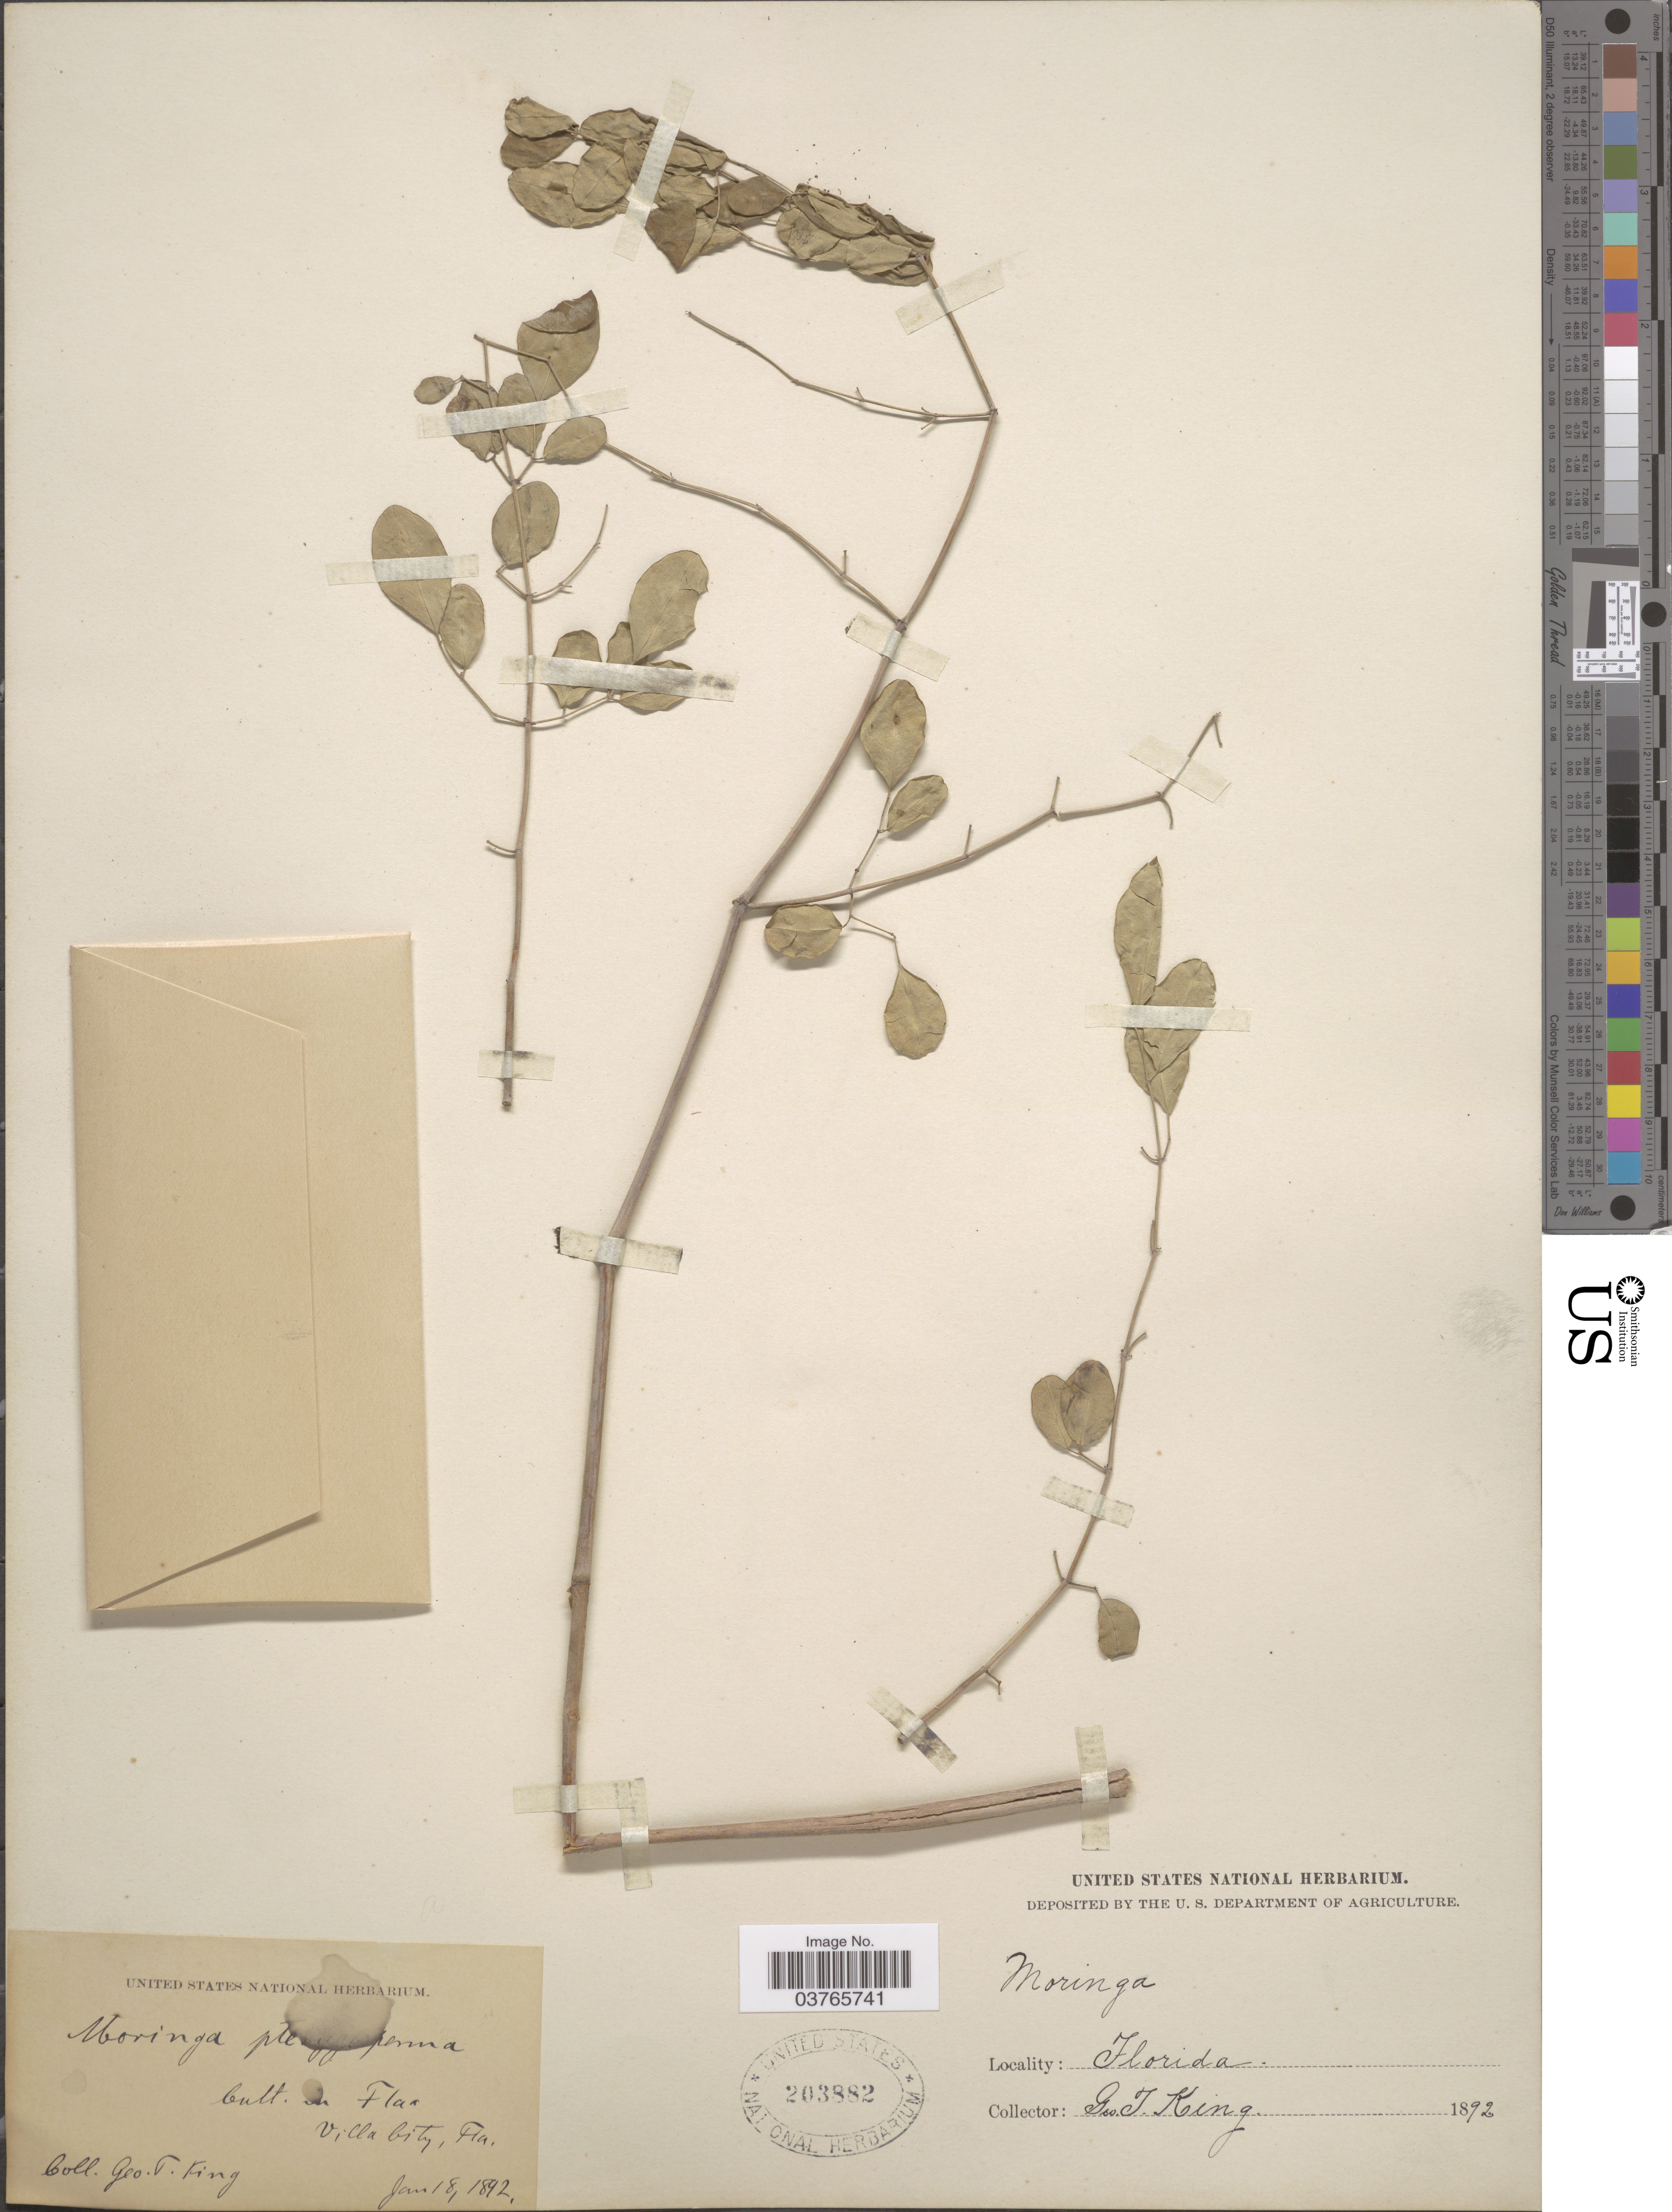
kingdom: Plantae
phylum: Tracheophyta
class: Magnoliopsida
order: Brassicales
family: Moringaceae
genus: Moringa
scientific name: Moringa oleifera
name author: Lam.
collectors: G. King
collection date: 1892-01-18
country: United States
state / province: Florida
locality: Villa City.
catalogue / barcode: US 203882